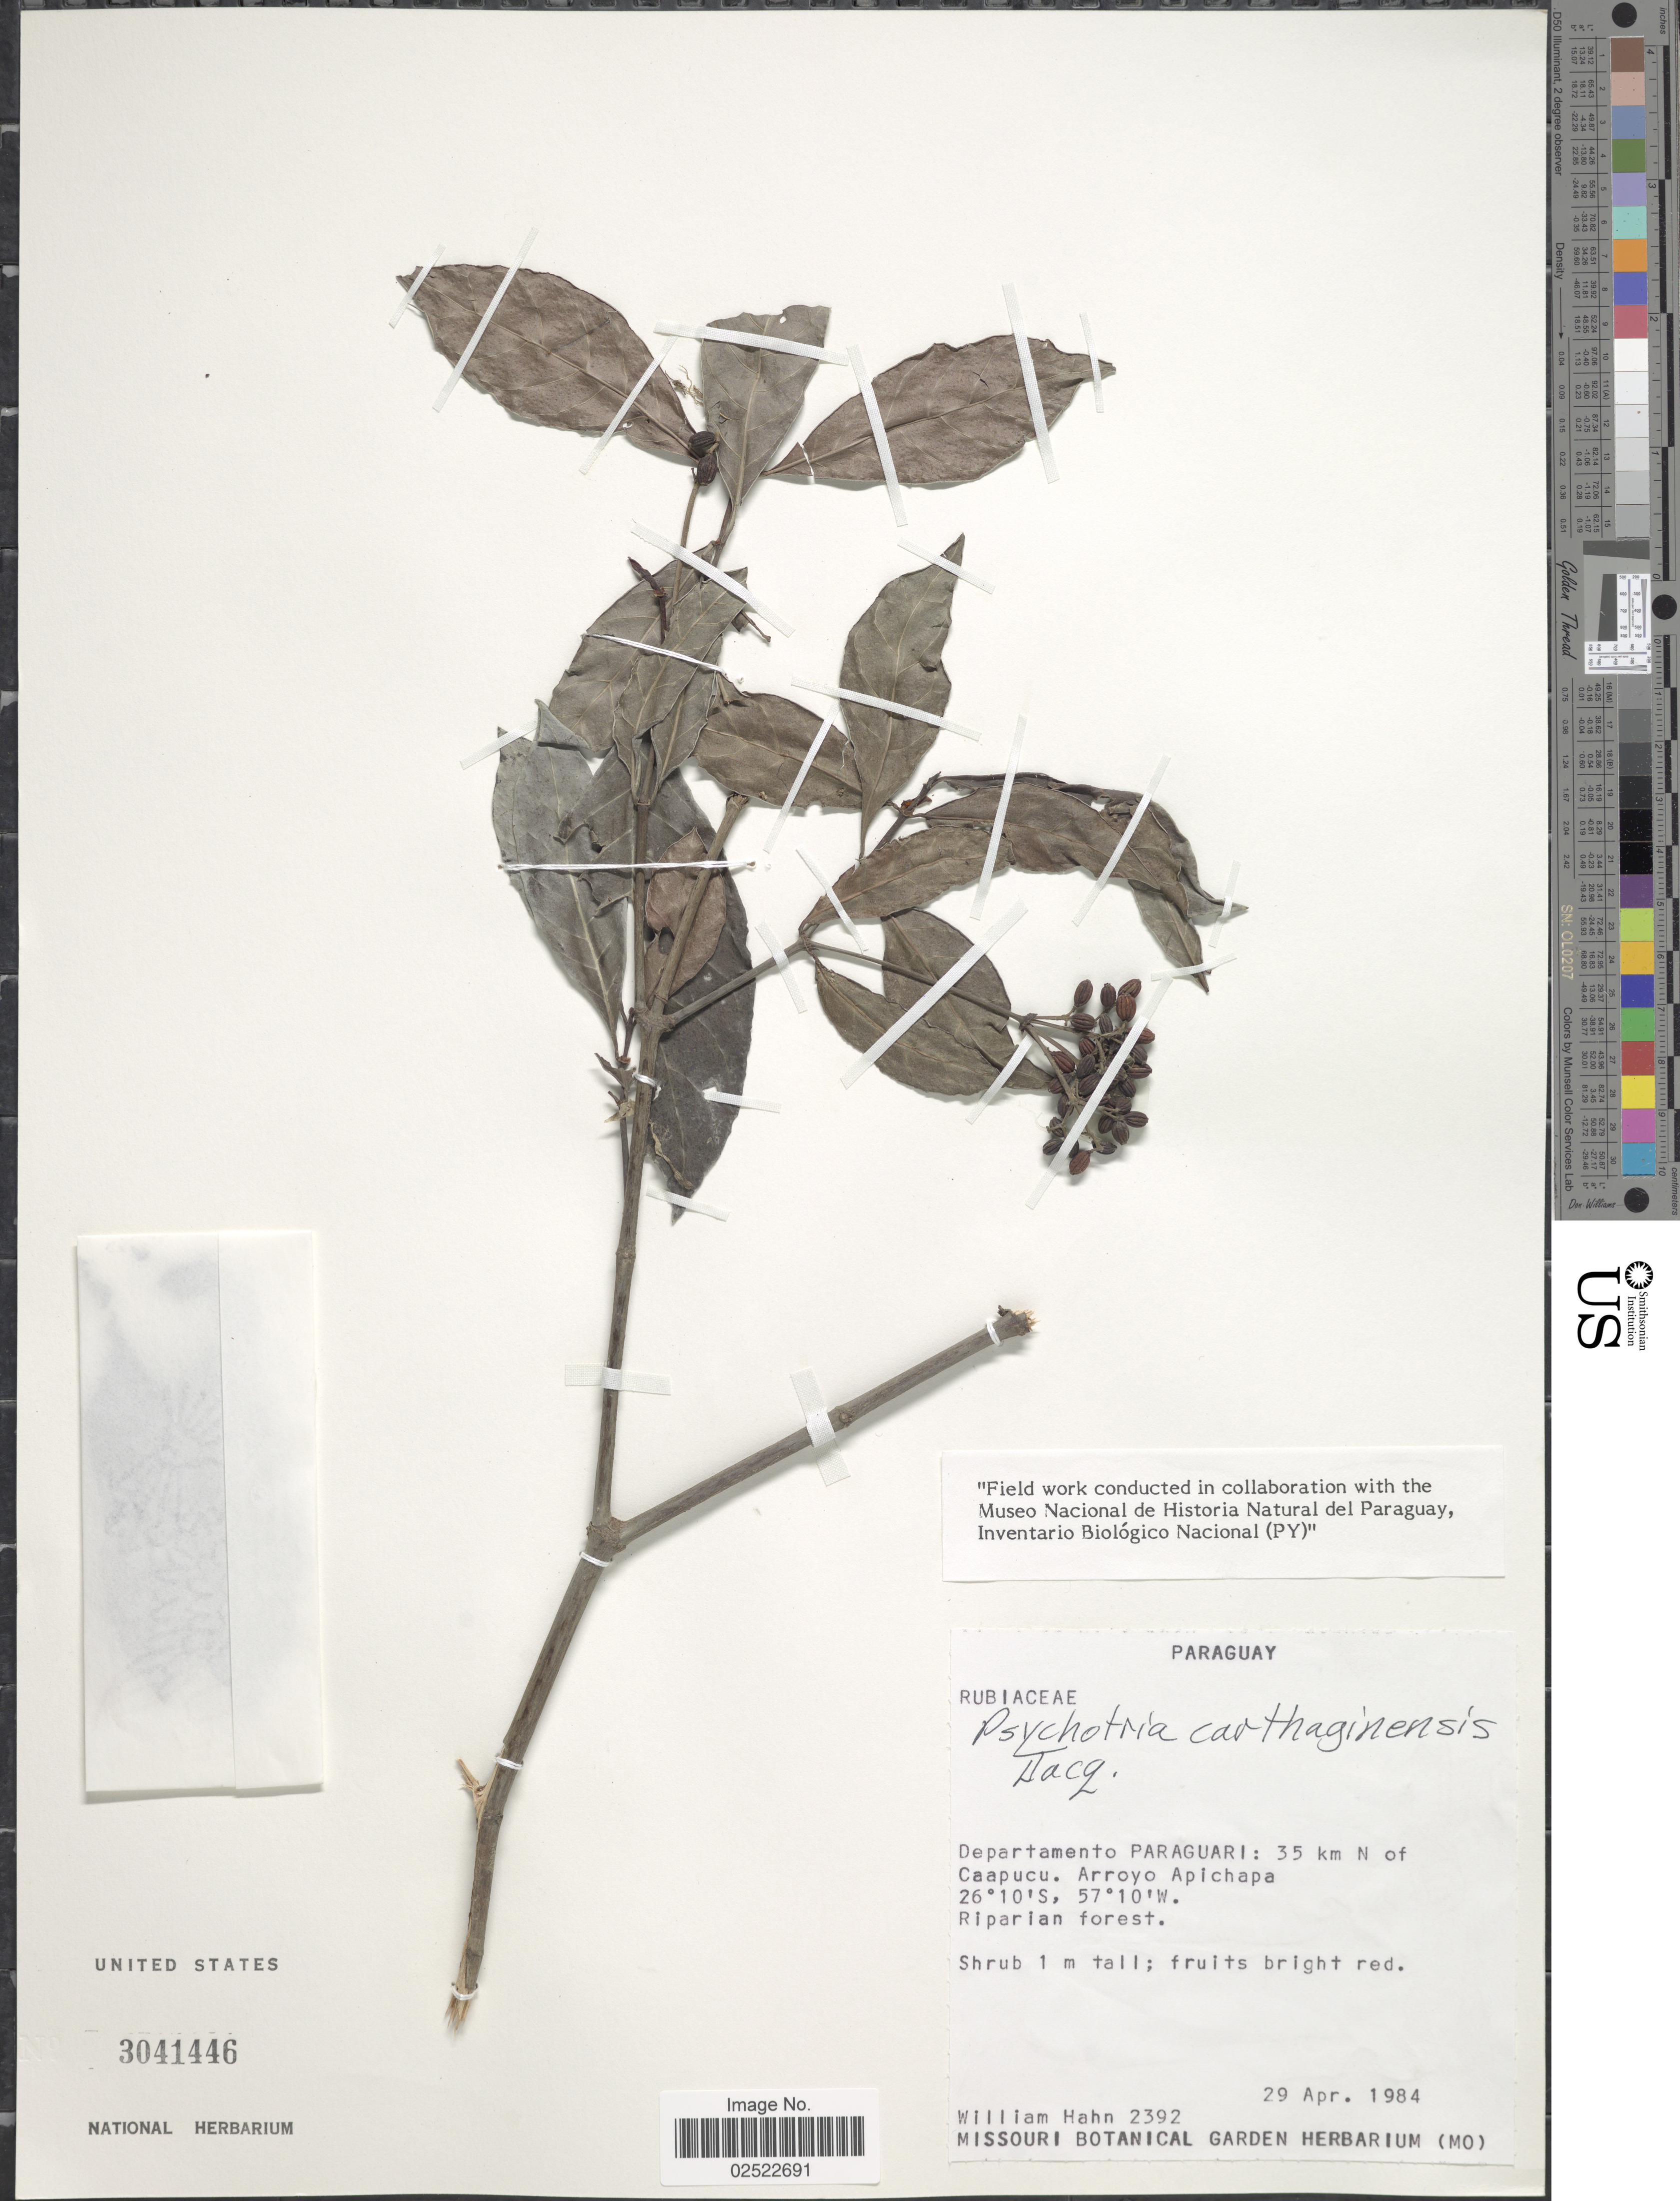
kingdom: Plantae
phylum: Tracheophyta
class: Magnoliopsida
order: Gentianales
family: Rubiaceae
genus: Psychotria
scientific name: Psychotria carthagenensis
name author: Jacq.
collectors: W. J. Hahn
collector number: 2392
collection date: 1984-04-29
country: Paraguay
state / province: Paraguari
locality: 35 km N of Caapacu. Arroyo Apichapa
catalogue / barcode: US 3041446